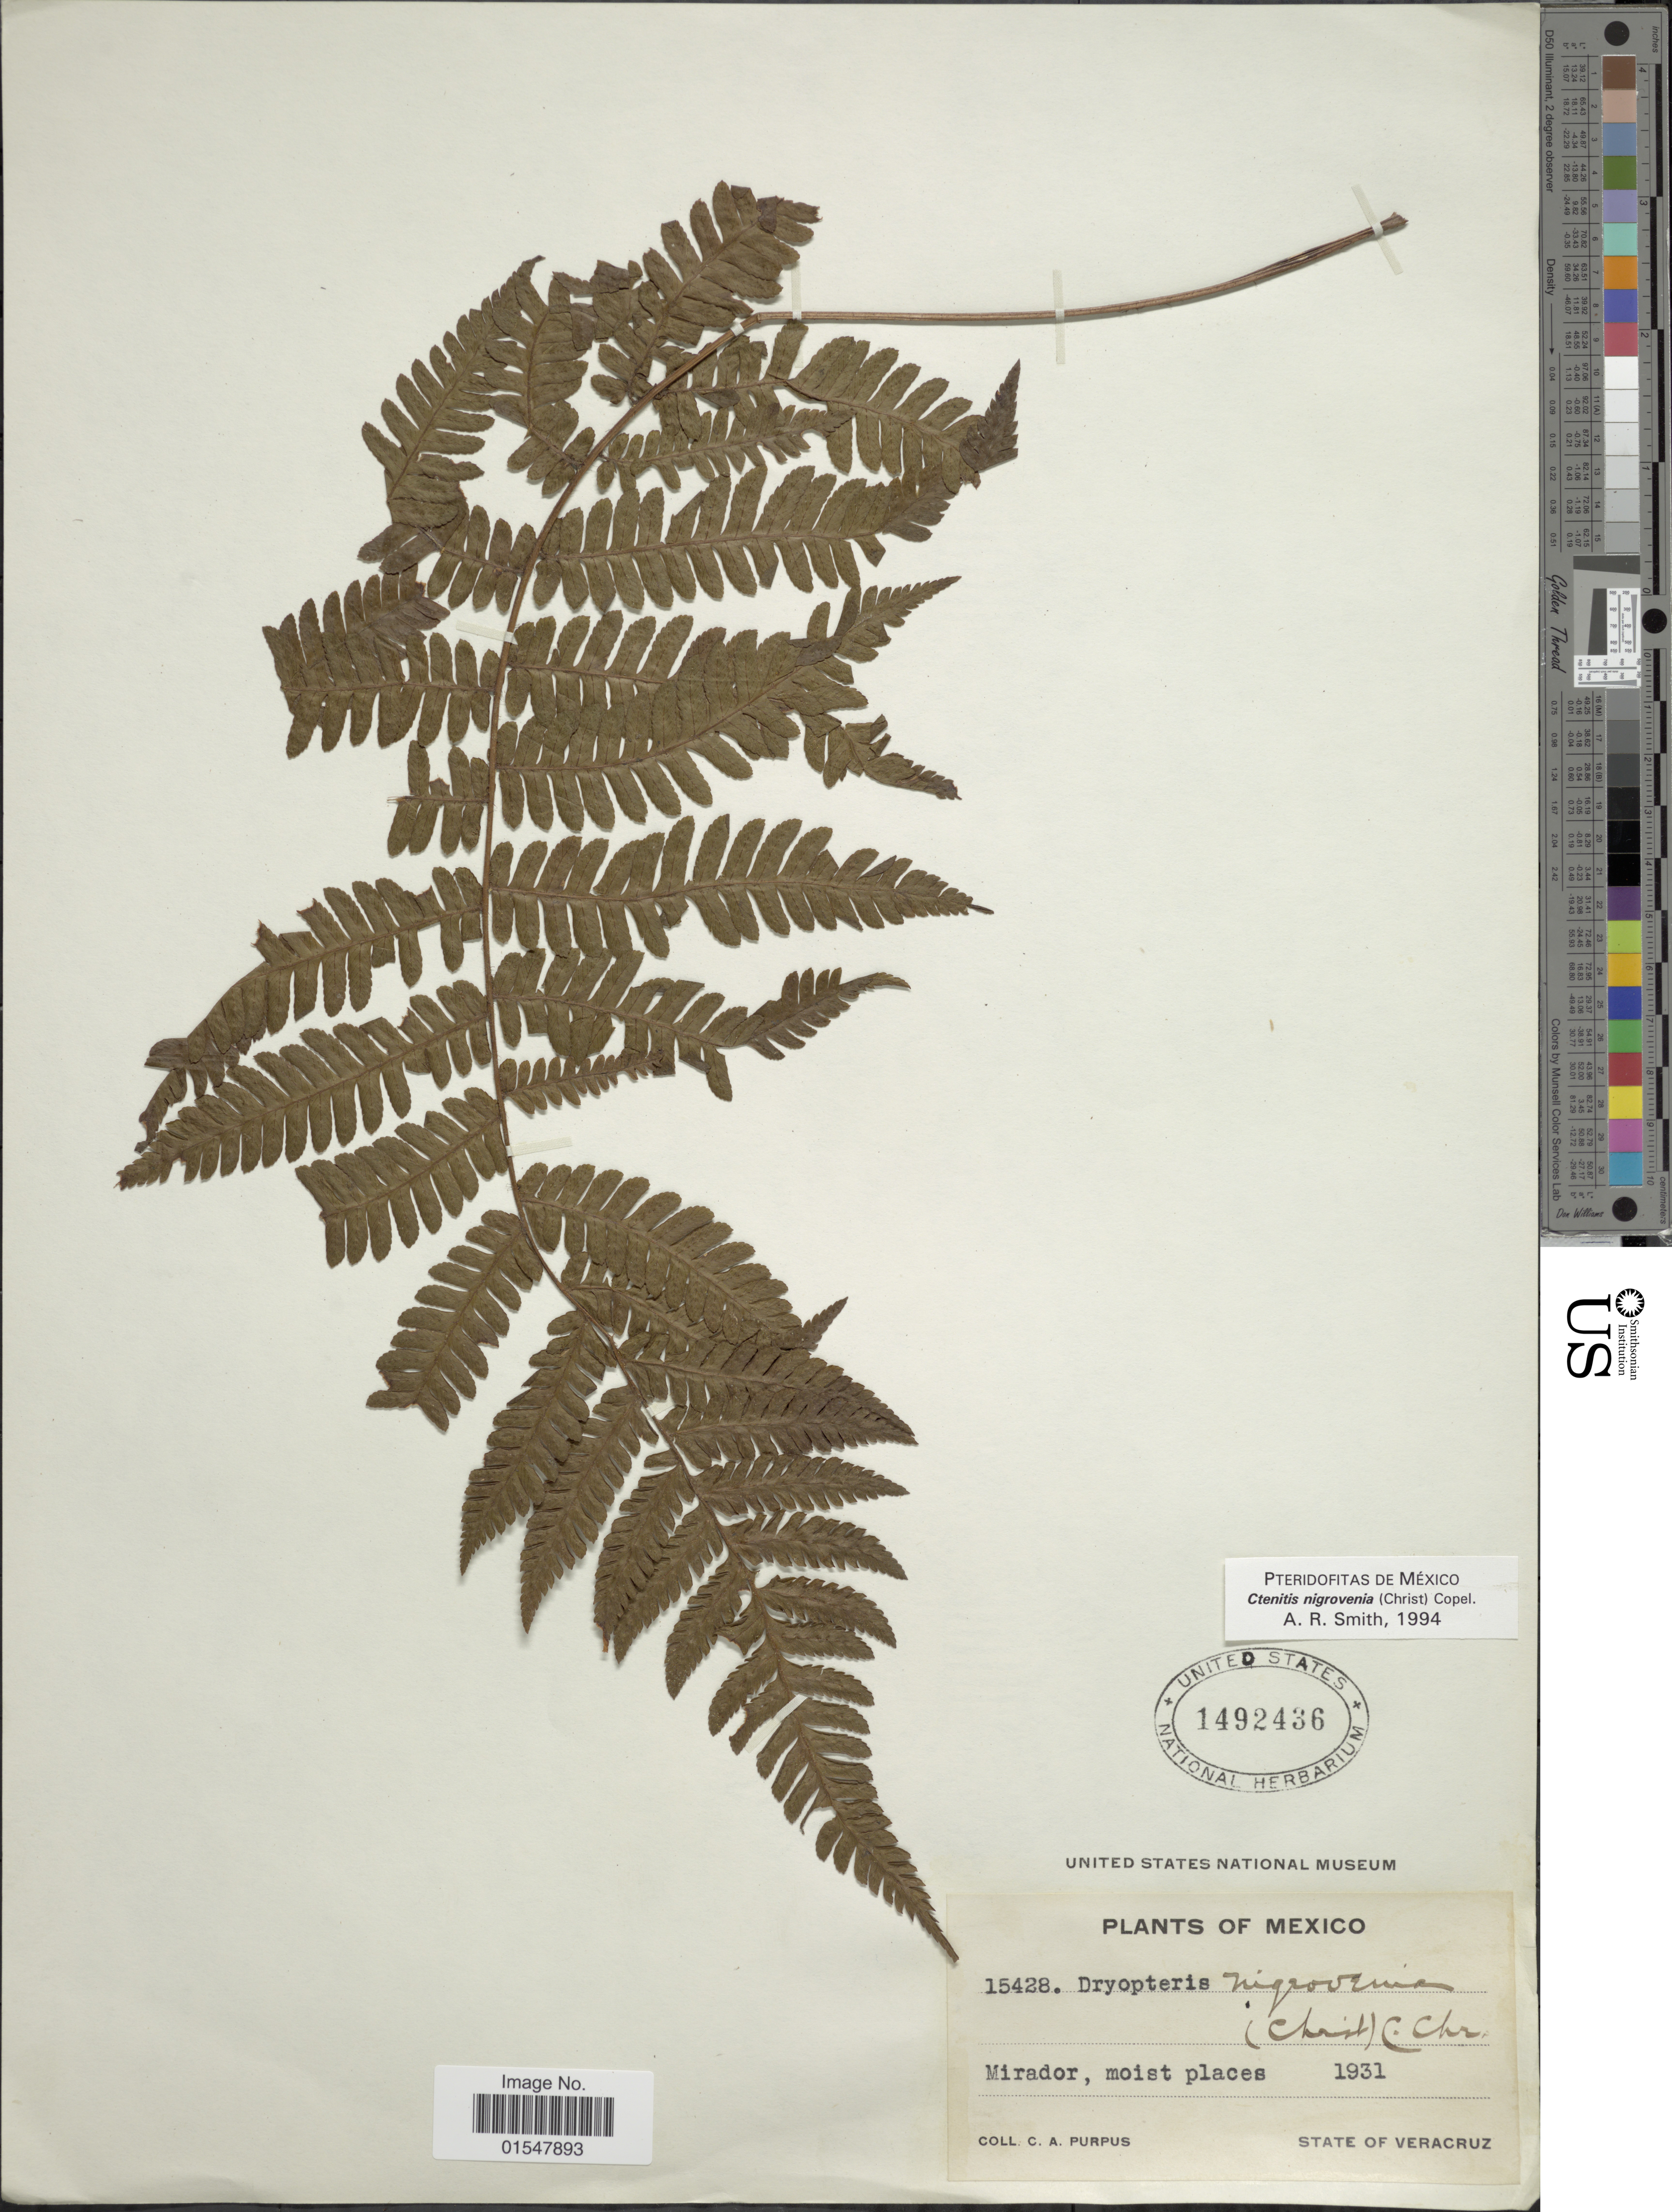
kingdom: Plantae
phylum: Tracheophyta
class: Polypodiopsida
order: Polypodiales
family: Dryopteridaceae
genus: Ctenitis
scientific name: Ctenitis nigrovenia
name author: (Christ) Copel.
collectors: C. A. Purpus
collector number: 15428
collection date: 1931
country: Mexico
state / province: Veracruz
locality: Mexico, Mirador, Moist places, State of Veracruz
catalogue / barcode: US 1492436